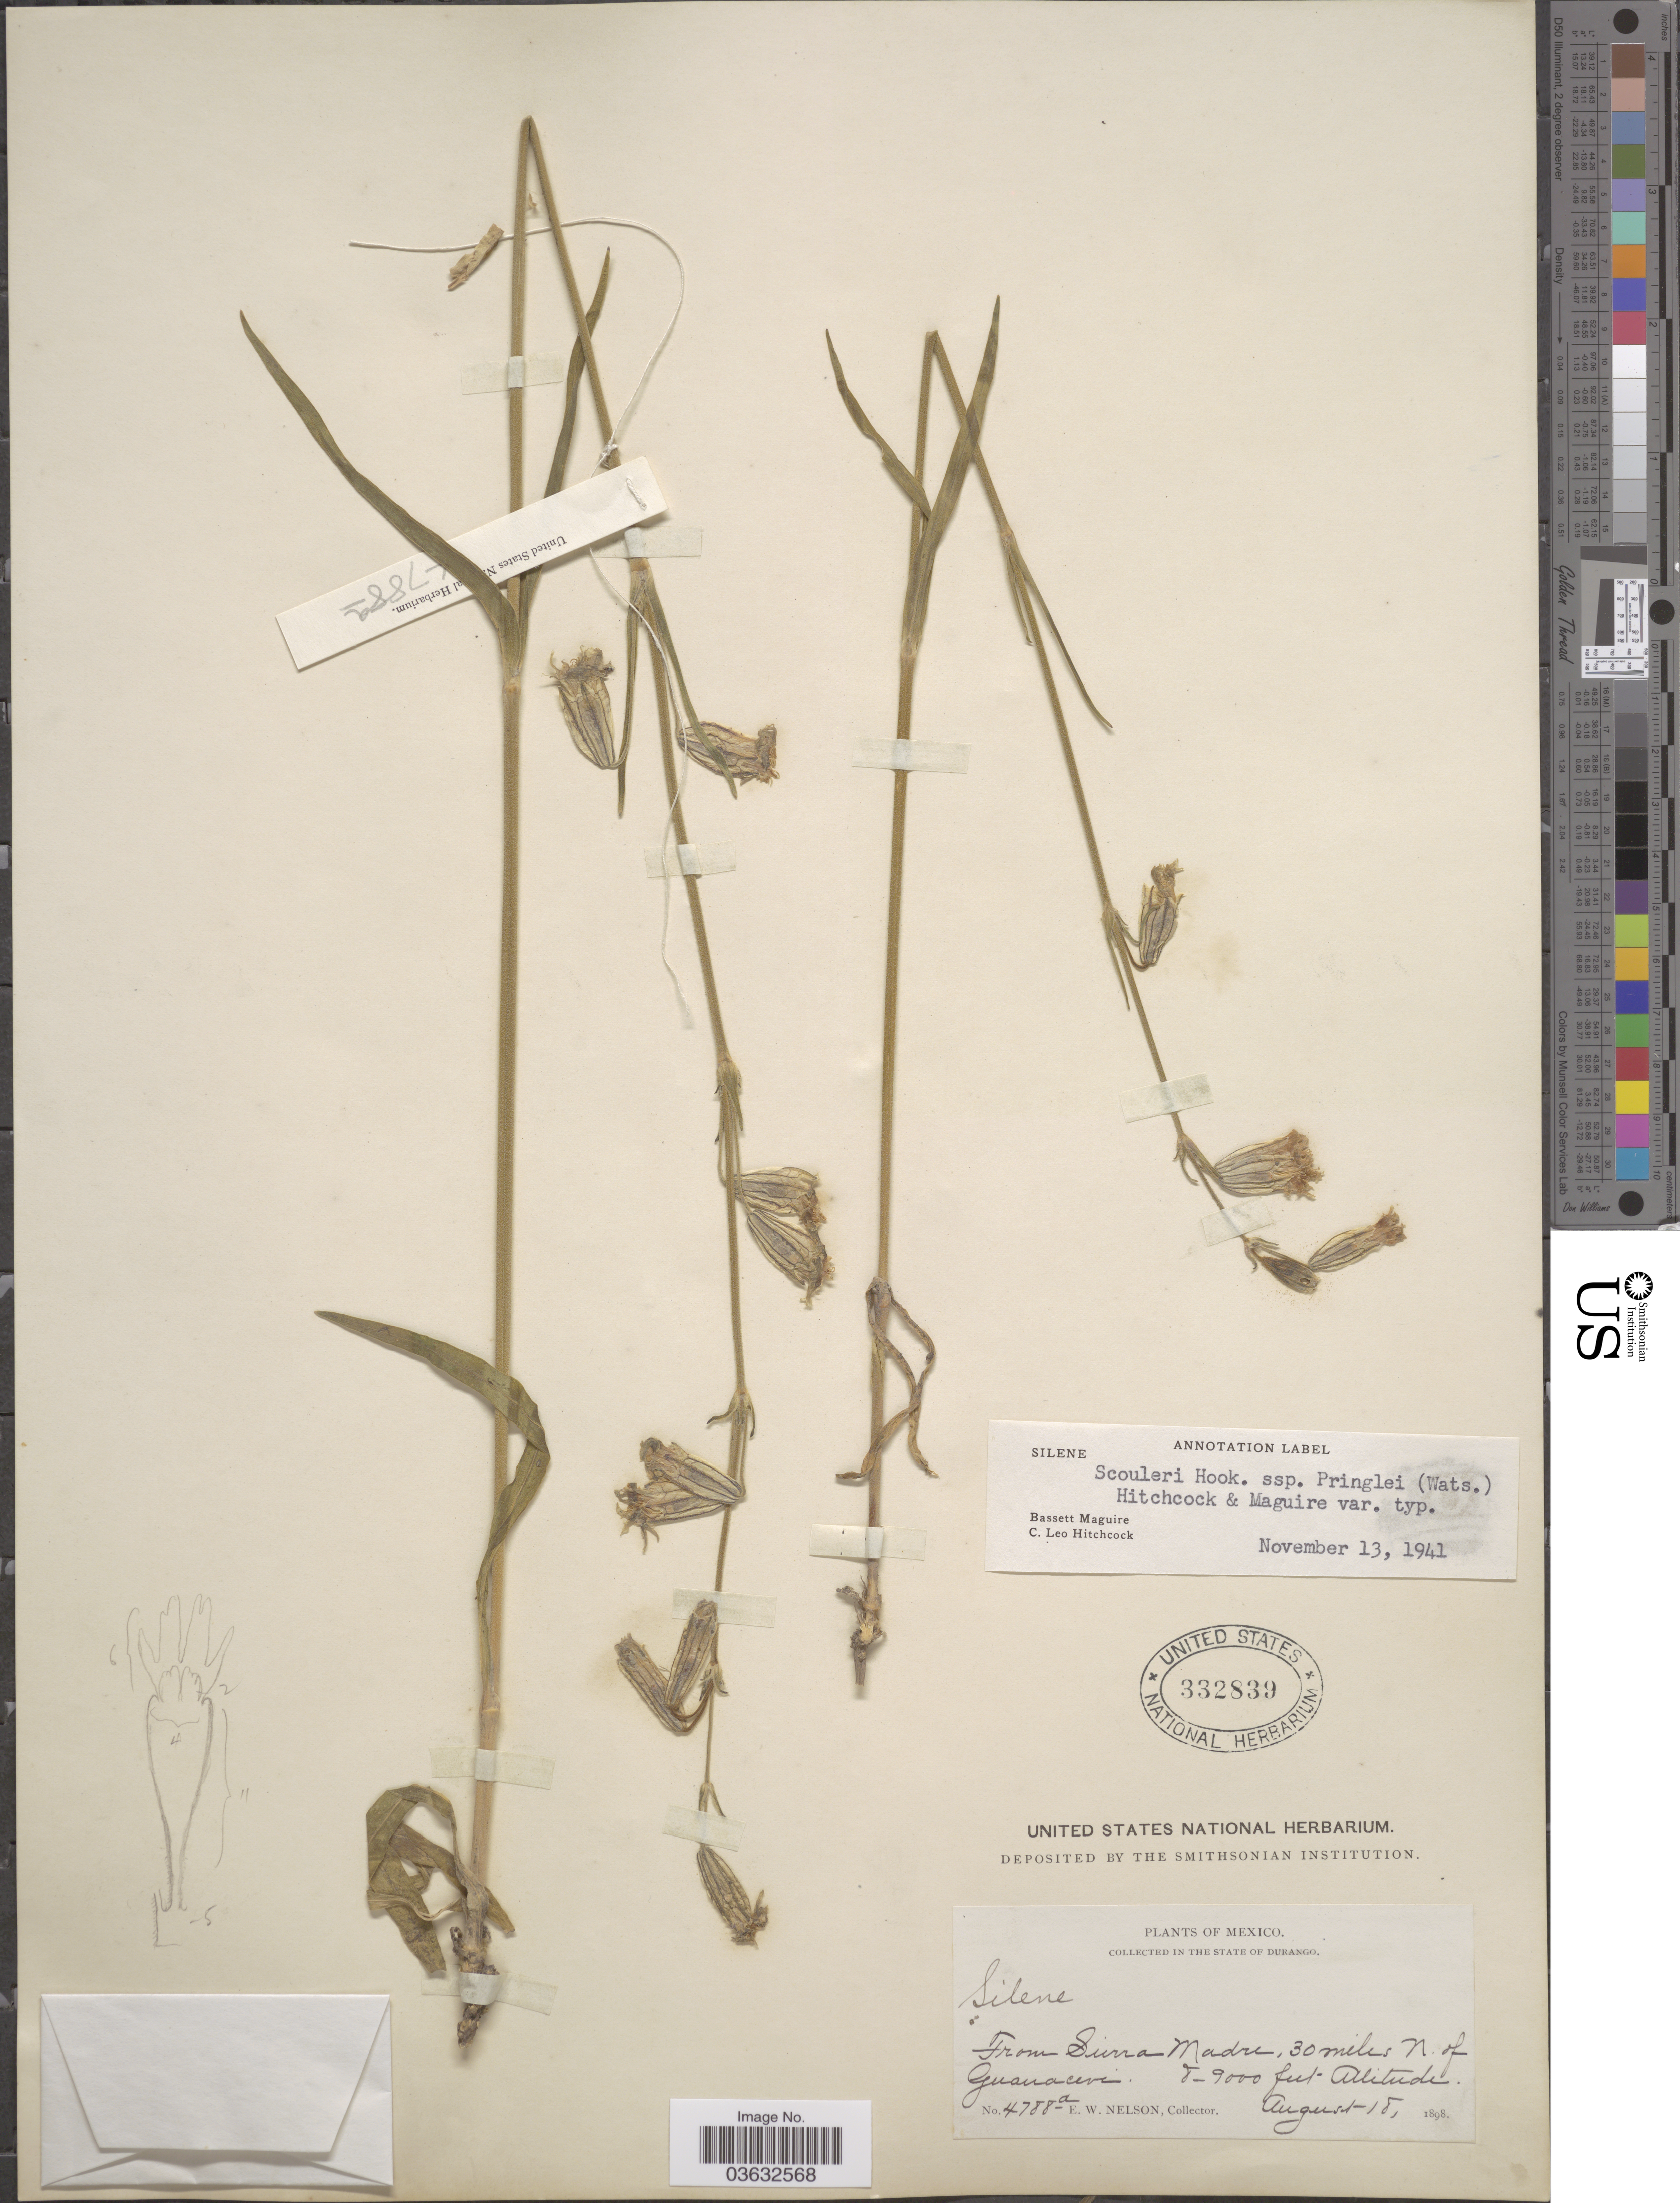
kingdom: Plantae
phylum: Tracheophyta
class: Magnoliopsida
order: Caryophyllales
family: Caryophyllaceae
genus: Silene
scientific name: Silene scouleri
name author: Hook.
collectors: E. W. Nelson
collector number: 4788a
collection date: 1898-08-18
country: Mexico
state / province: Durango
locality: From Sierra Madre, 30 miles N. of Guanaceve.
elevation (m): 2438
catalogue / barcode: US 332839